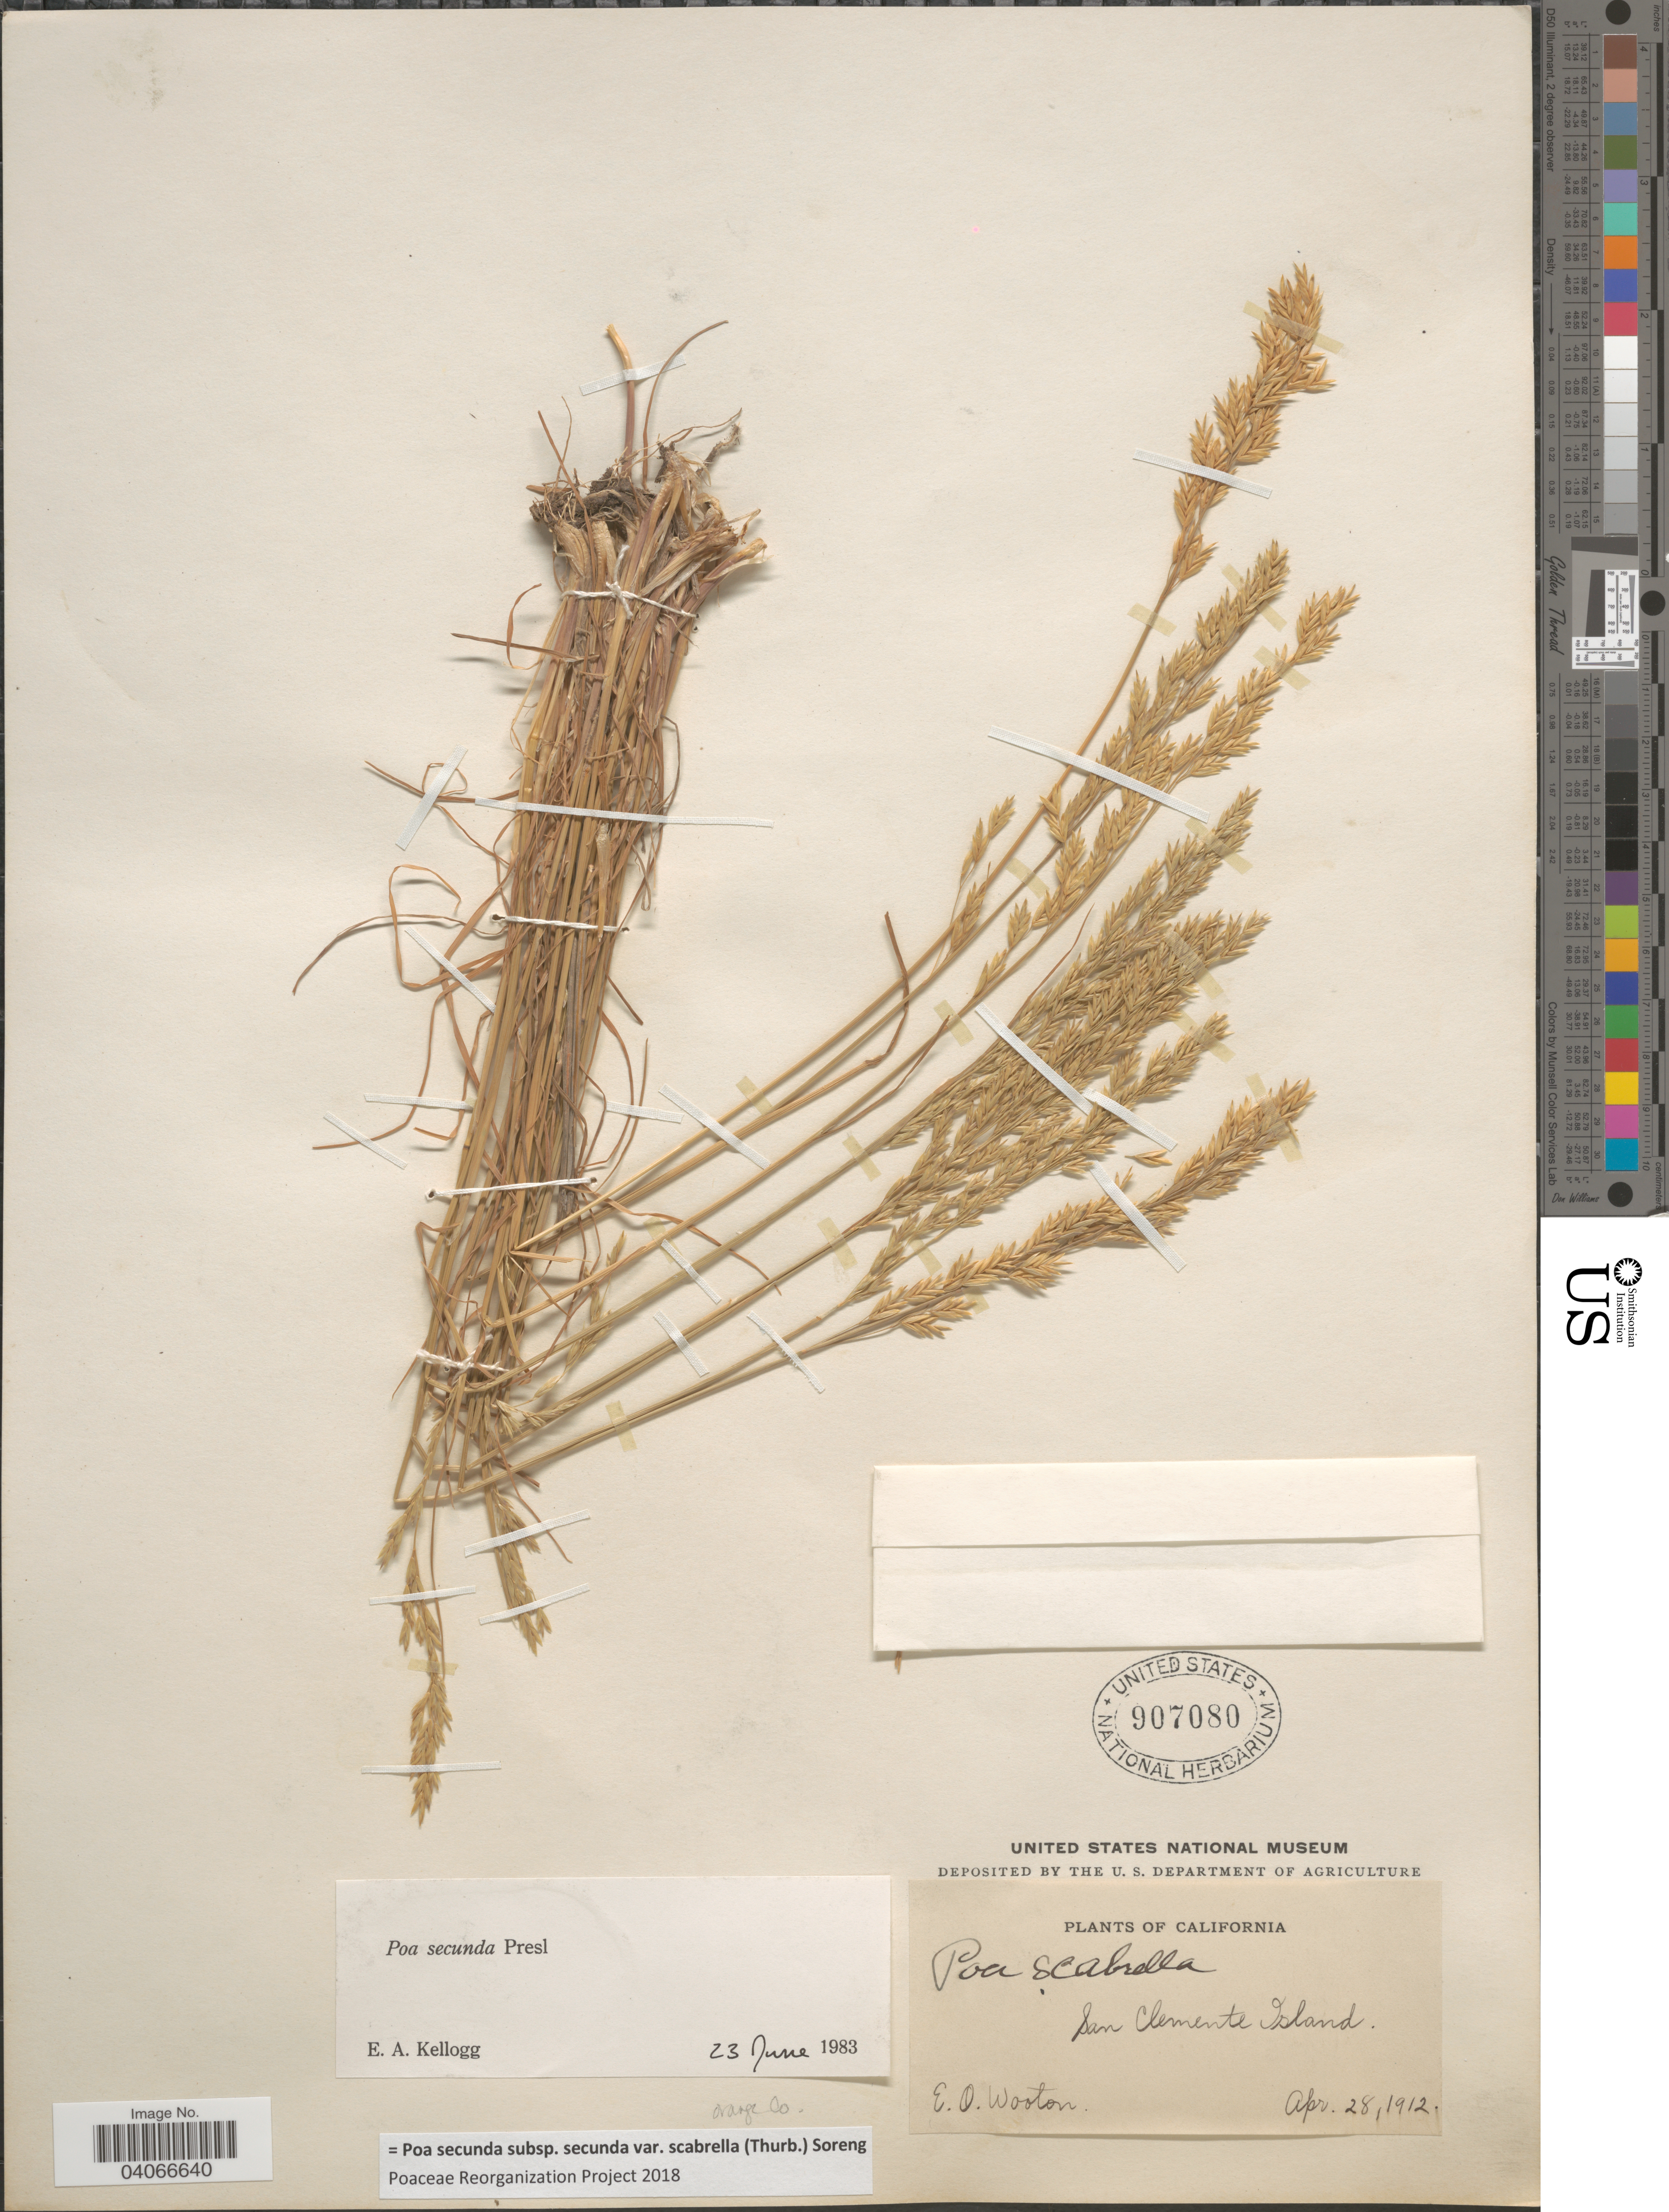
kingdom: Plantae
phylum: Tracheophyta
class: Liliopsida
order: Poales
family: Poaceae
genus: Poa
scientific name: Poa secunda subsp. secunda var. scabrella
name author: (Thurb.) Soreng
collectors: E. O. Wooton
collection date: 1912-04-28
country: United States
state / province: California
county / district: Los Angeles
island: San Clemente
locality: Orange Co. San Clemente Island.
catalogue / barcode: US 907080